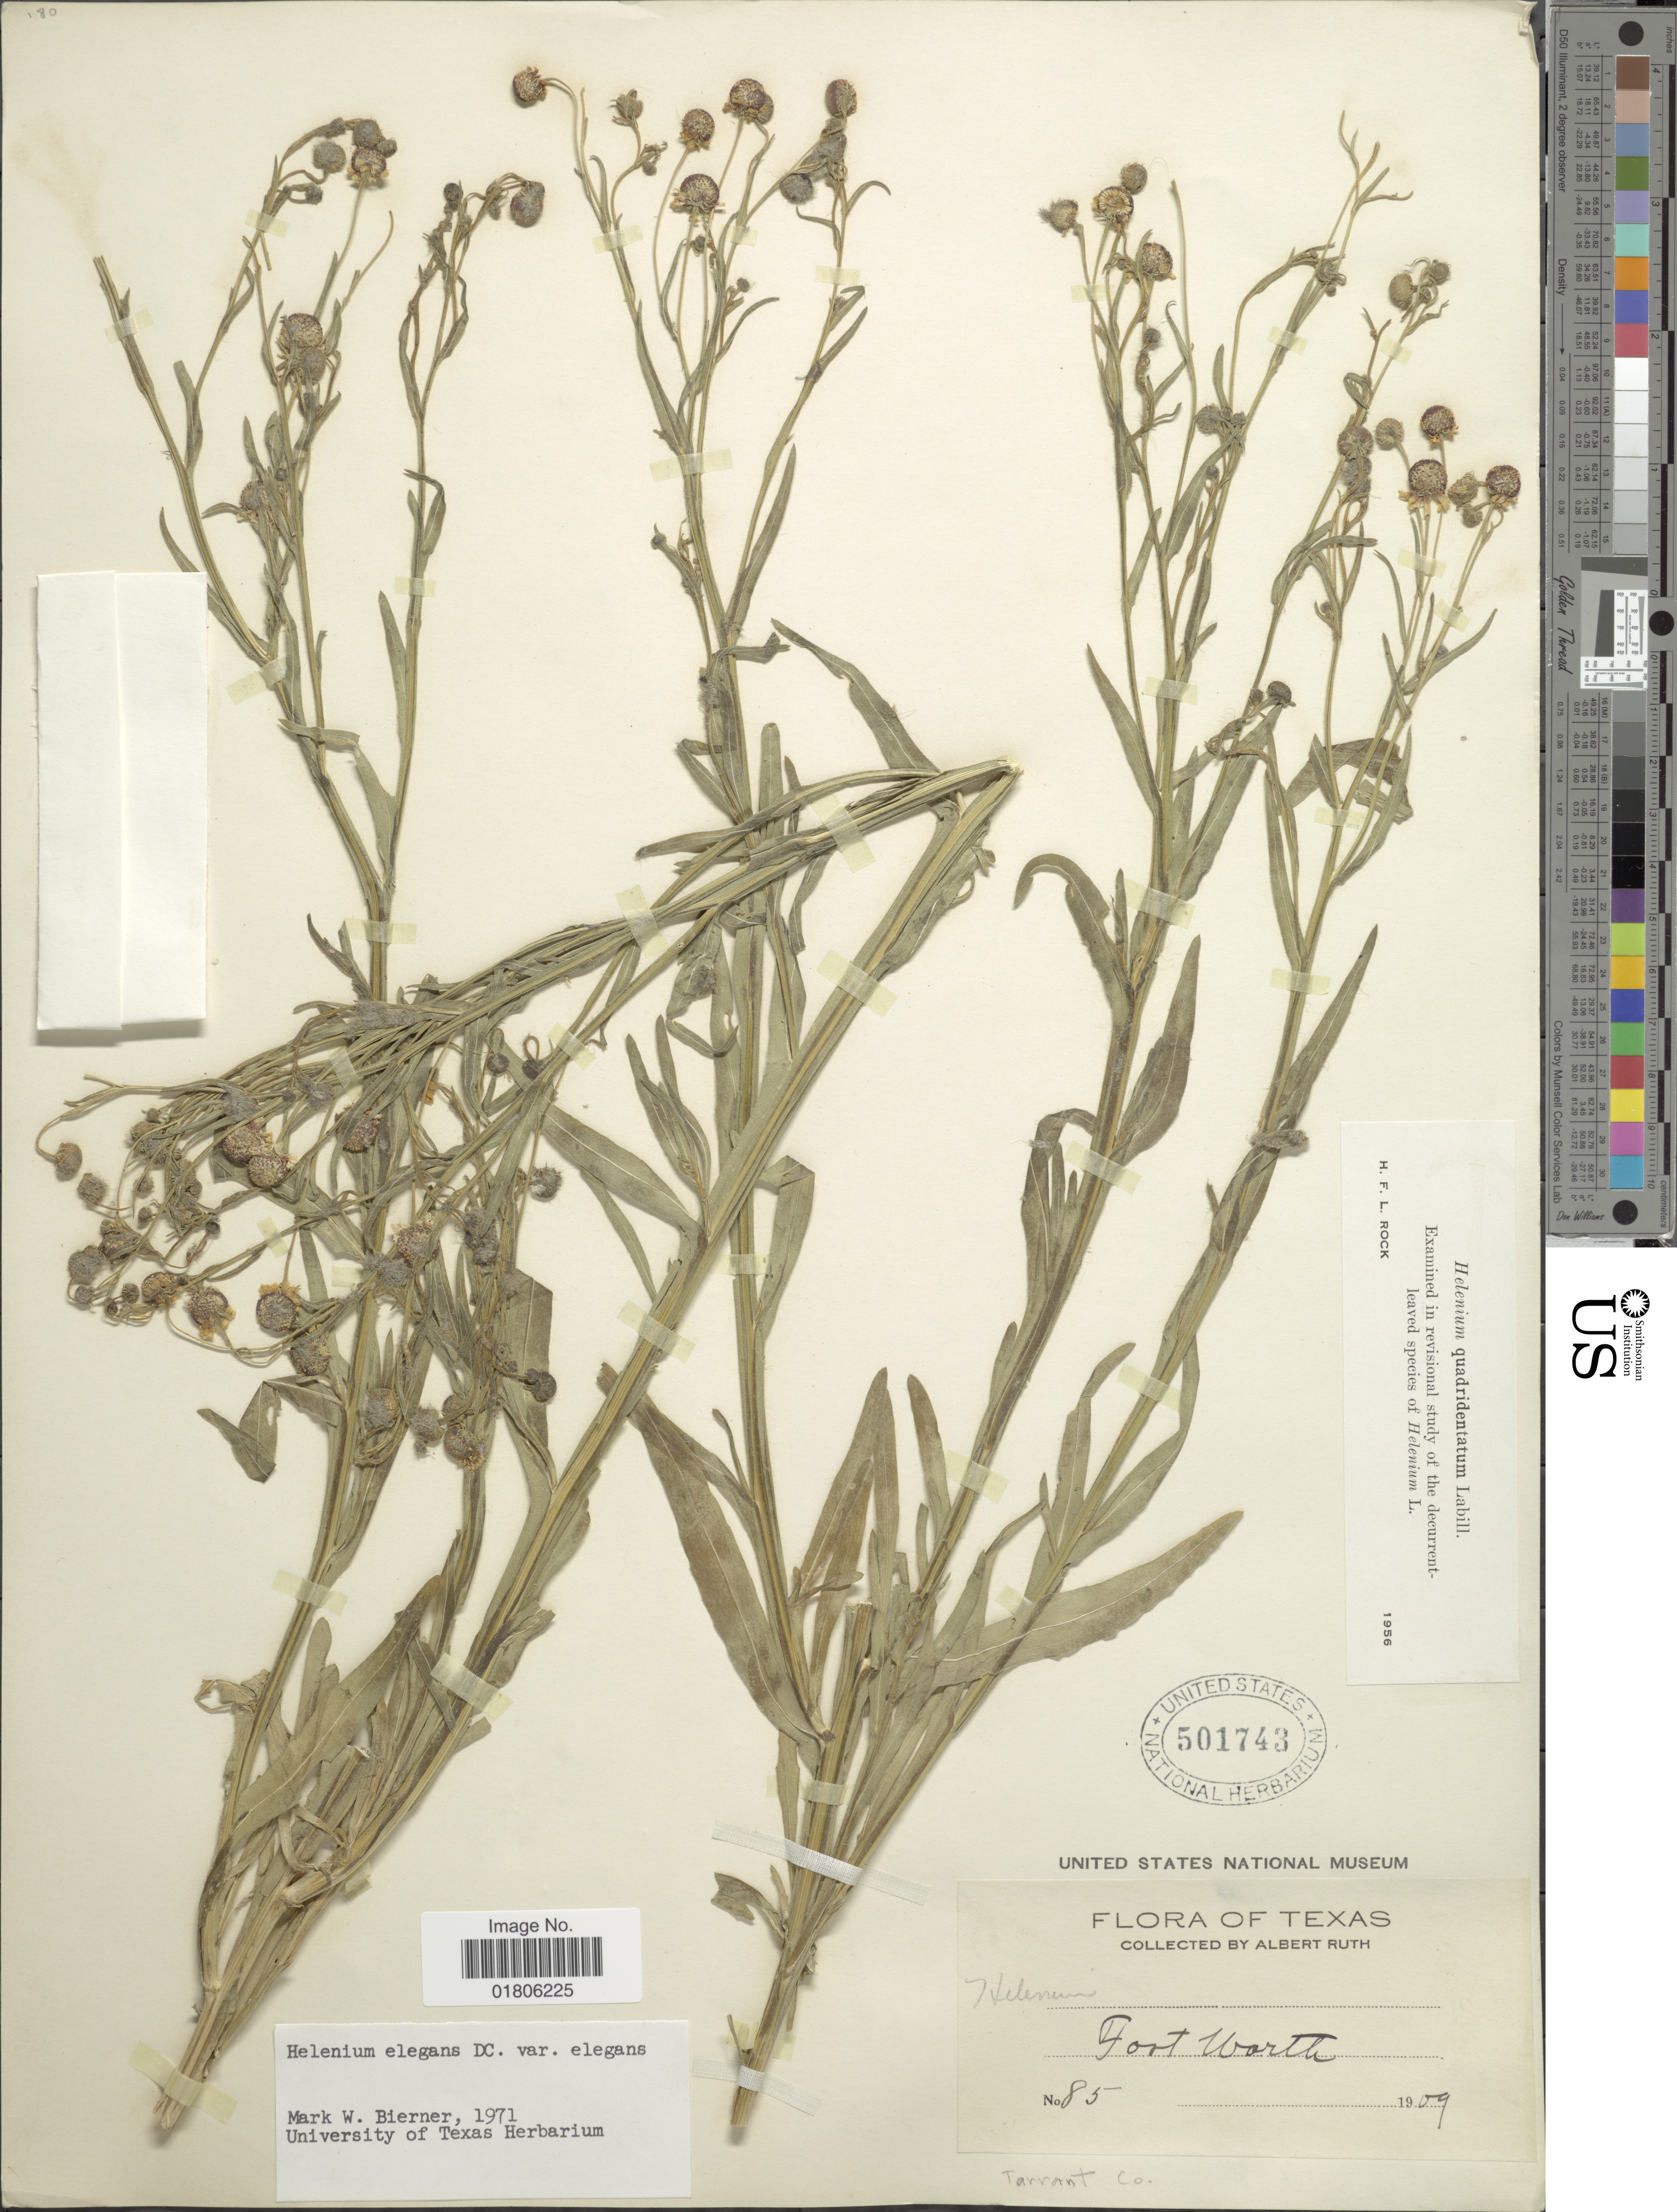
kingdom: Plantae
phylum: Tracheophyta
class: Magnoliopsida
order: Asterales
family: Asteraceae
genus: Helenium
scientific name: Helenium elegans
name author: DC.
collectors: A. Ruth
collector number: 85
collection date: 1909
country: United States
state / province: Texas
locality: Tarrant Co.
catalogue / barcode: US 501743